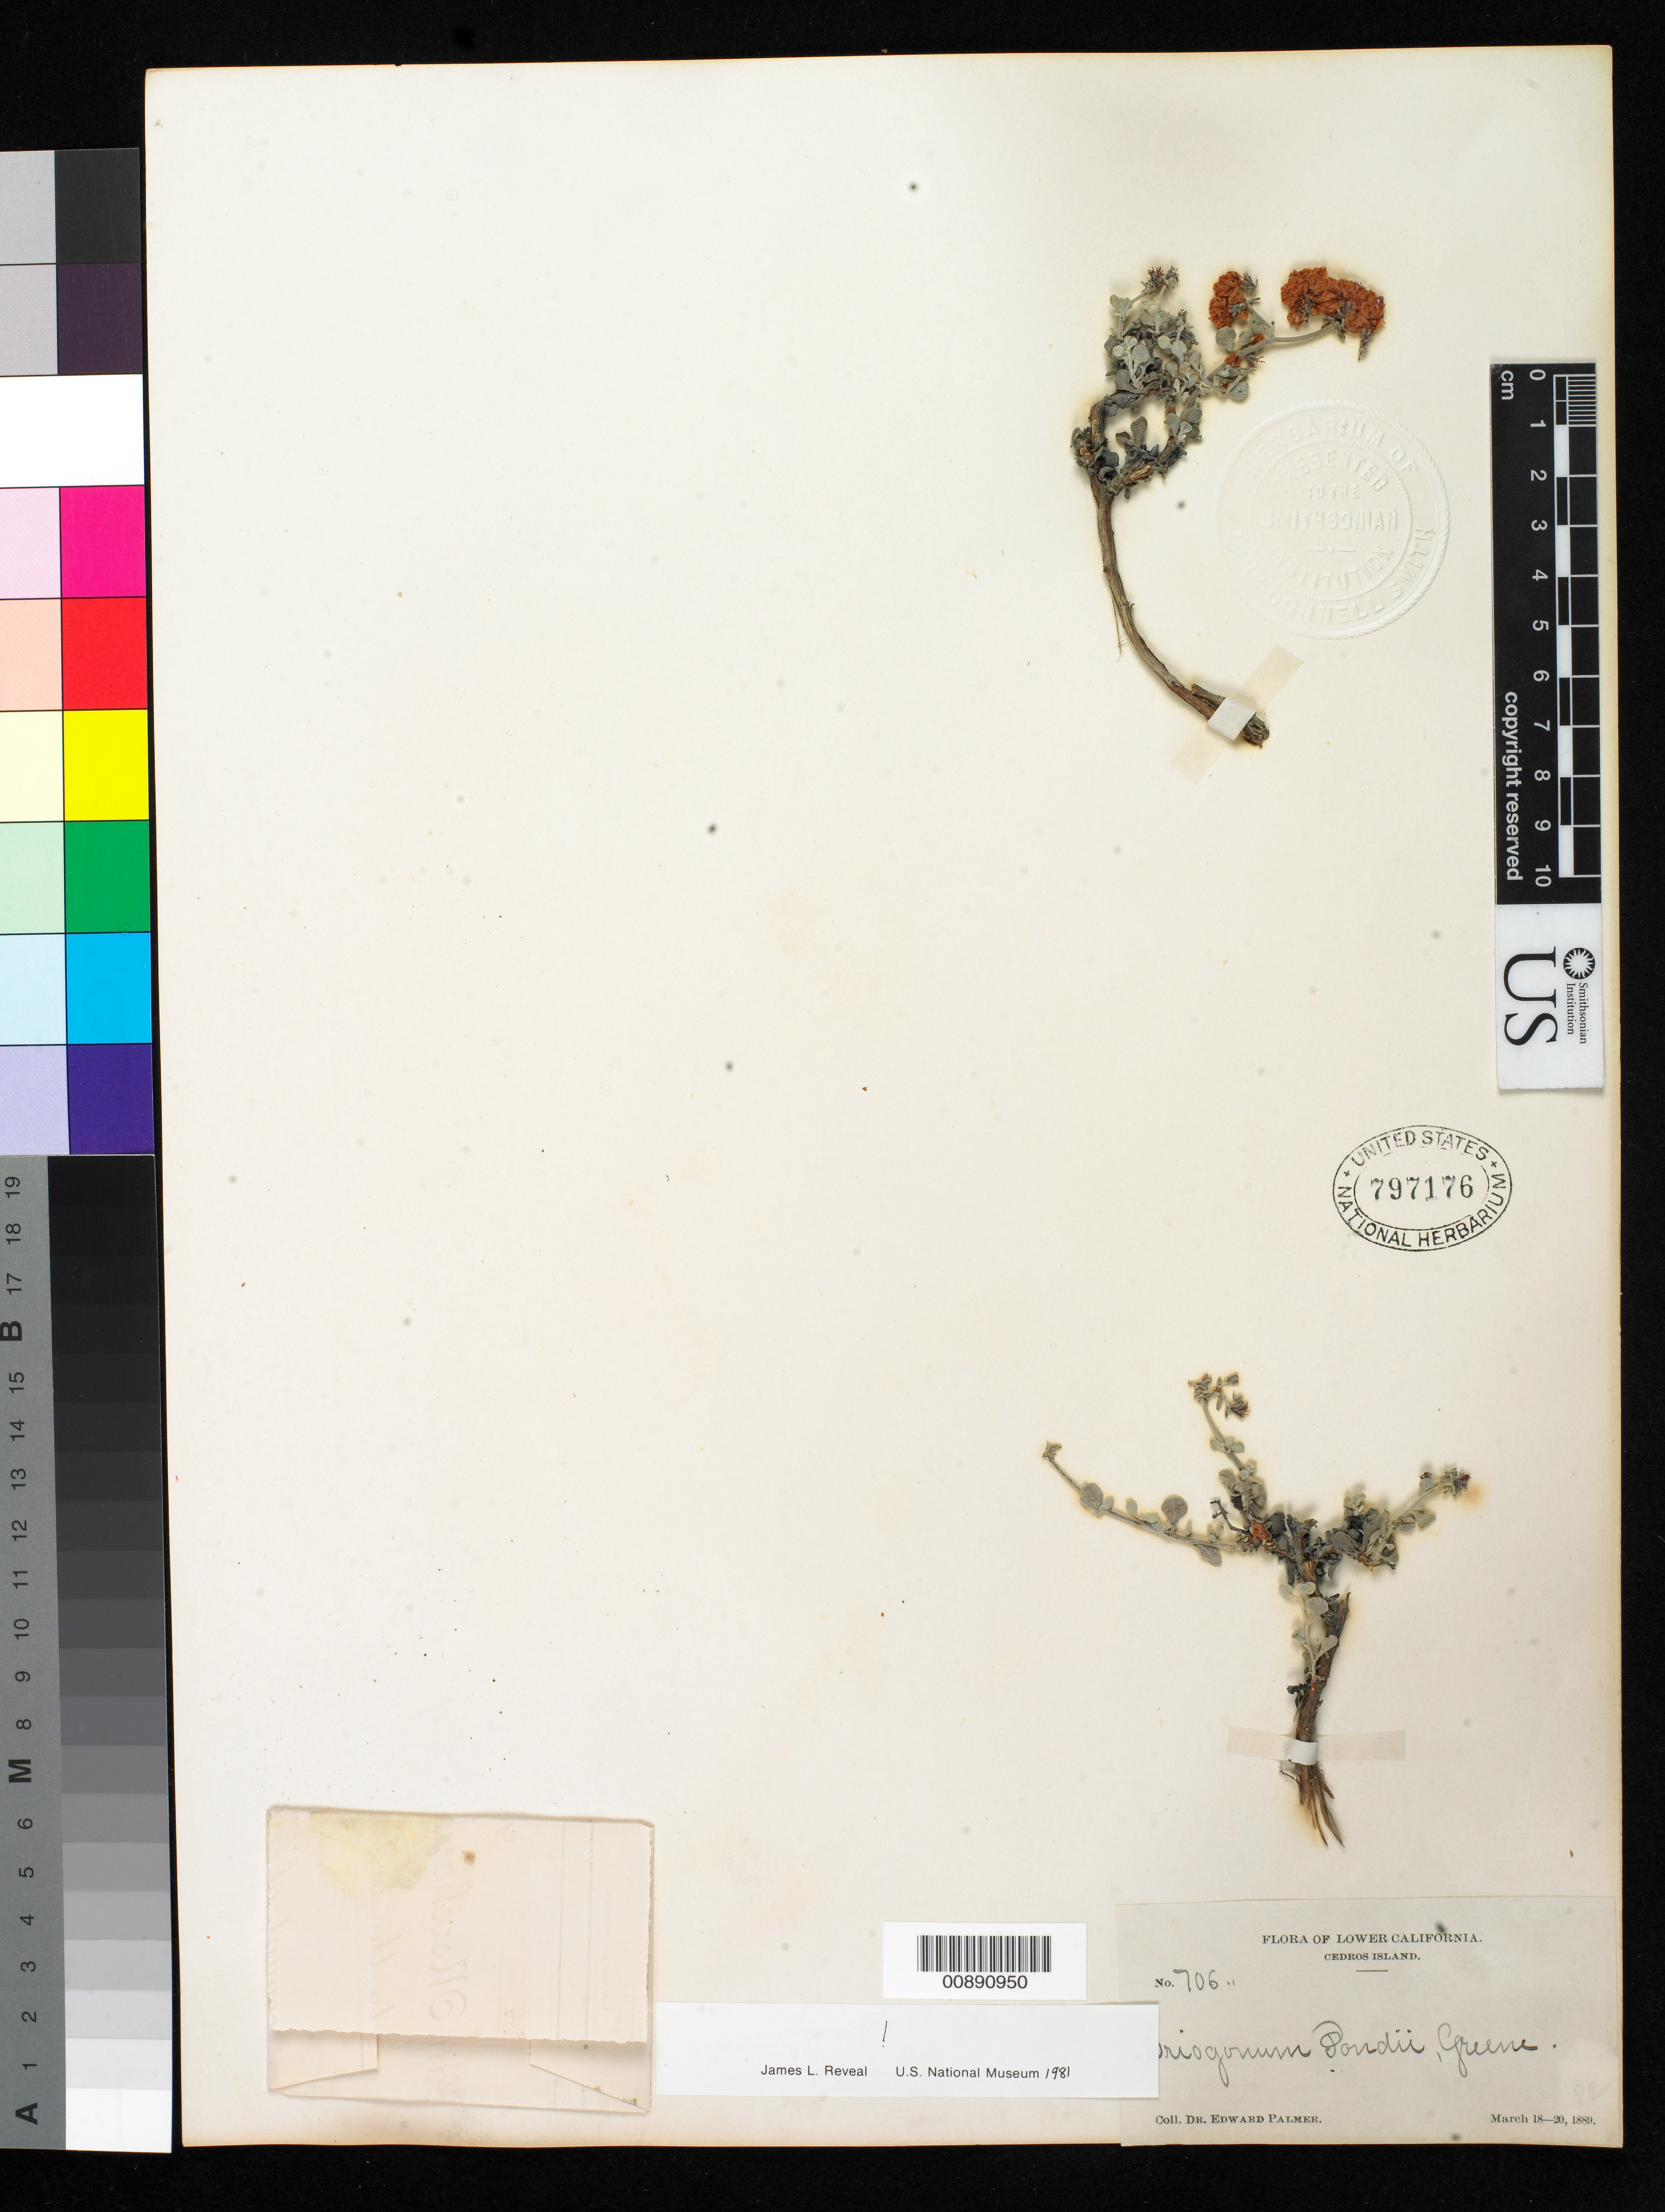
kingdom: Plantae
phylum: Tracheophyta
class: Magnoliopsida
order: Caryophyllales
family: Polygonaceae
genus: Eriogonum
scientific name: Eriogonum pondii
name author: Greene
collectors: E. Palmer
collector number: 706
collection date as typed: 18 Mar 1889 to 20 Mar 1889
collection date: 1889-03-18/1889-03-20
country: Mexico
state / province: Baja California Norte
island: Cedros I.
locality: Cedros Island, Baja California.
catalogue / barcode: US 797176